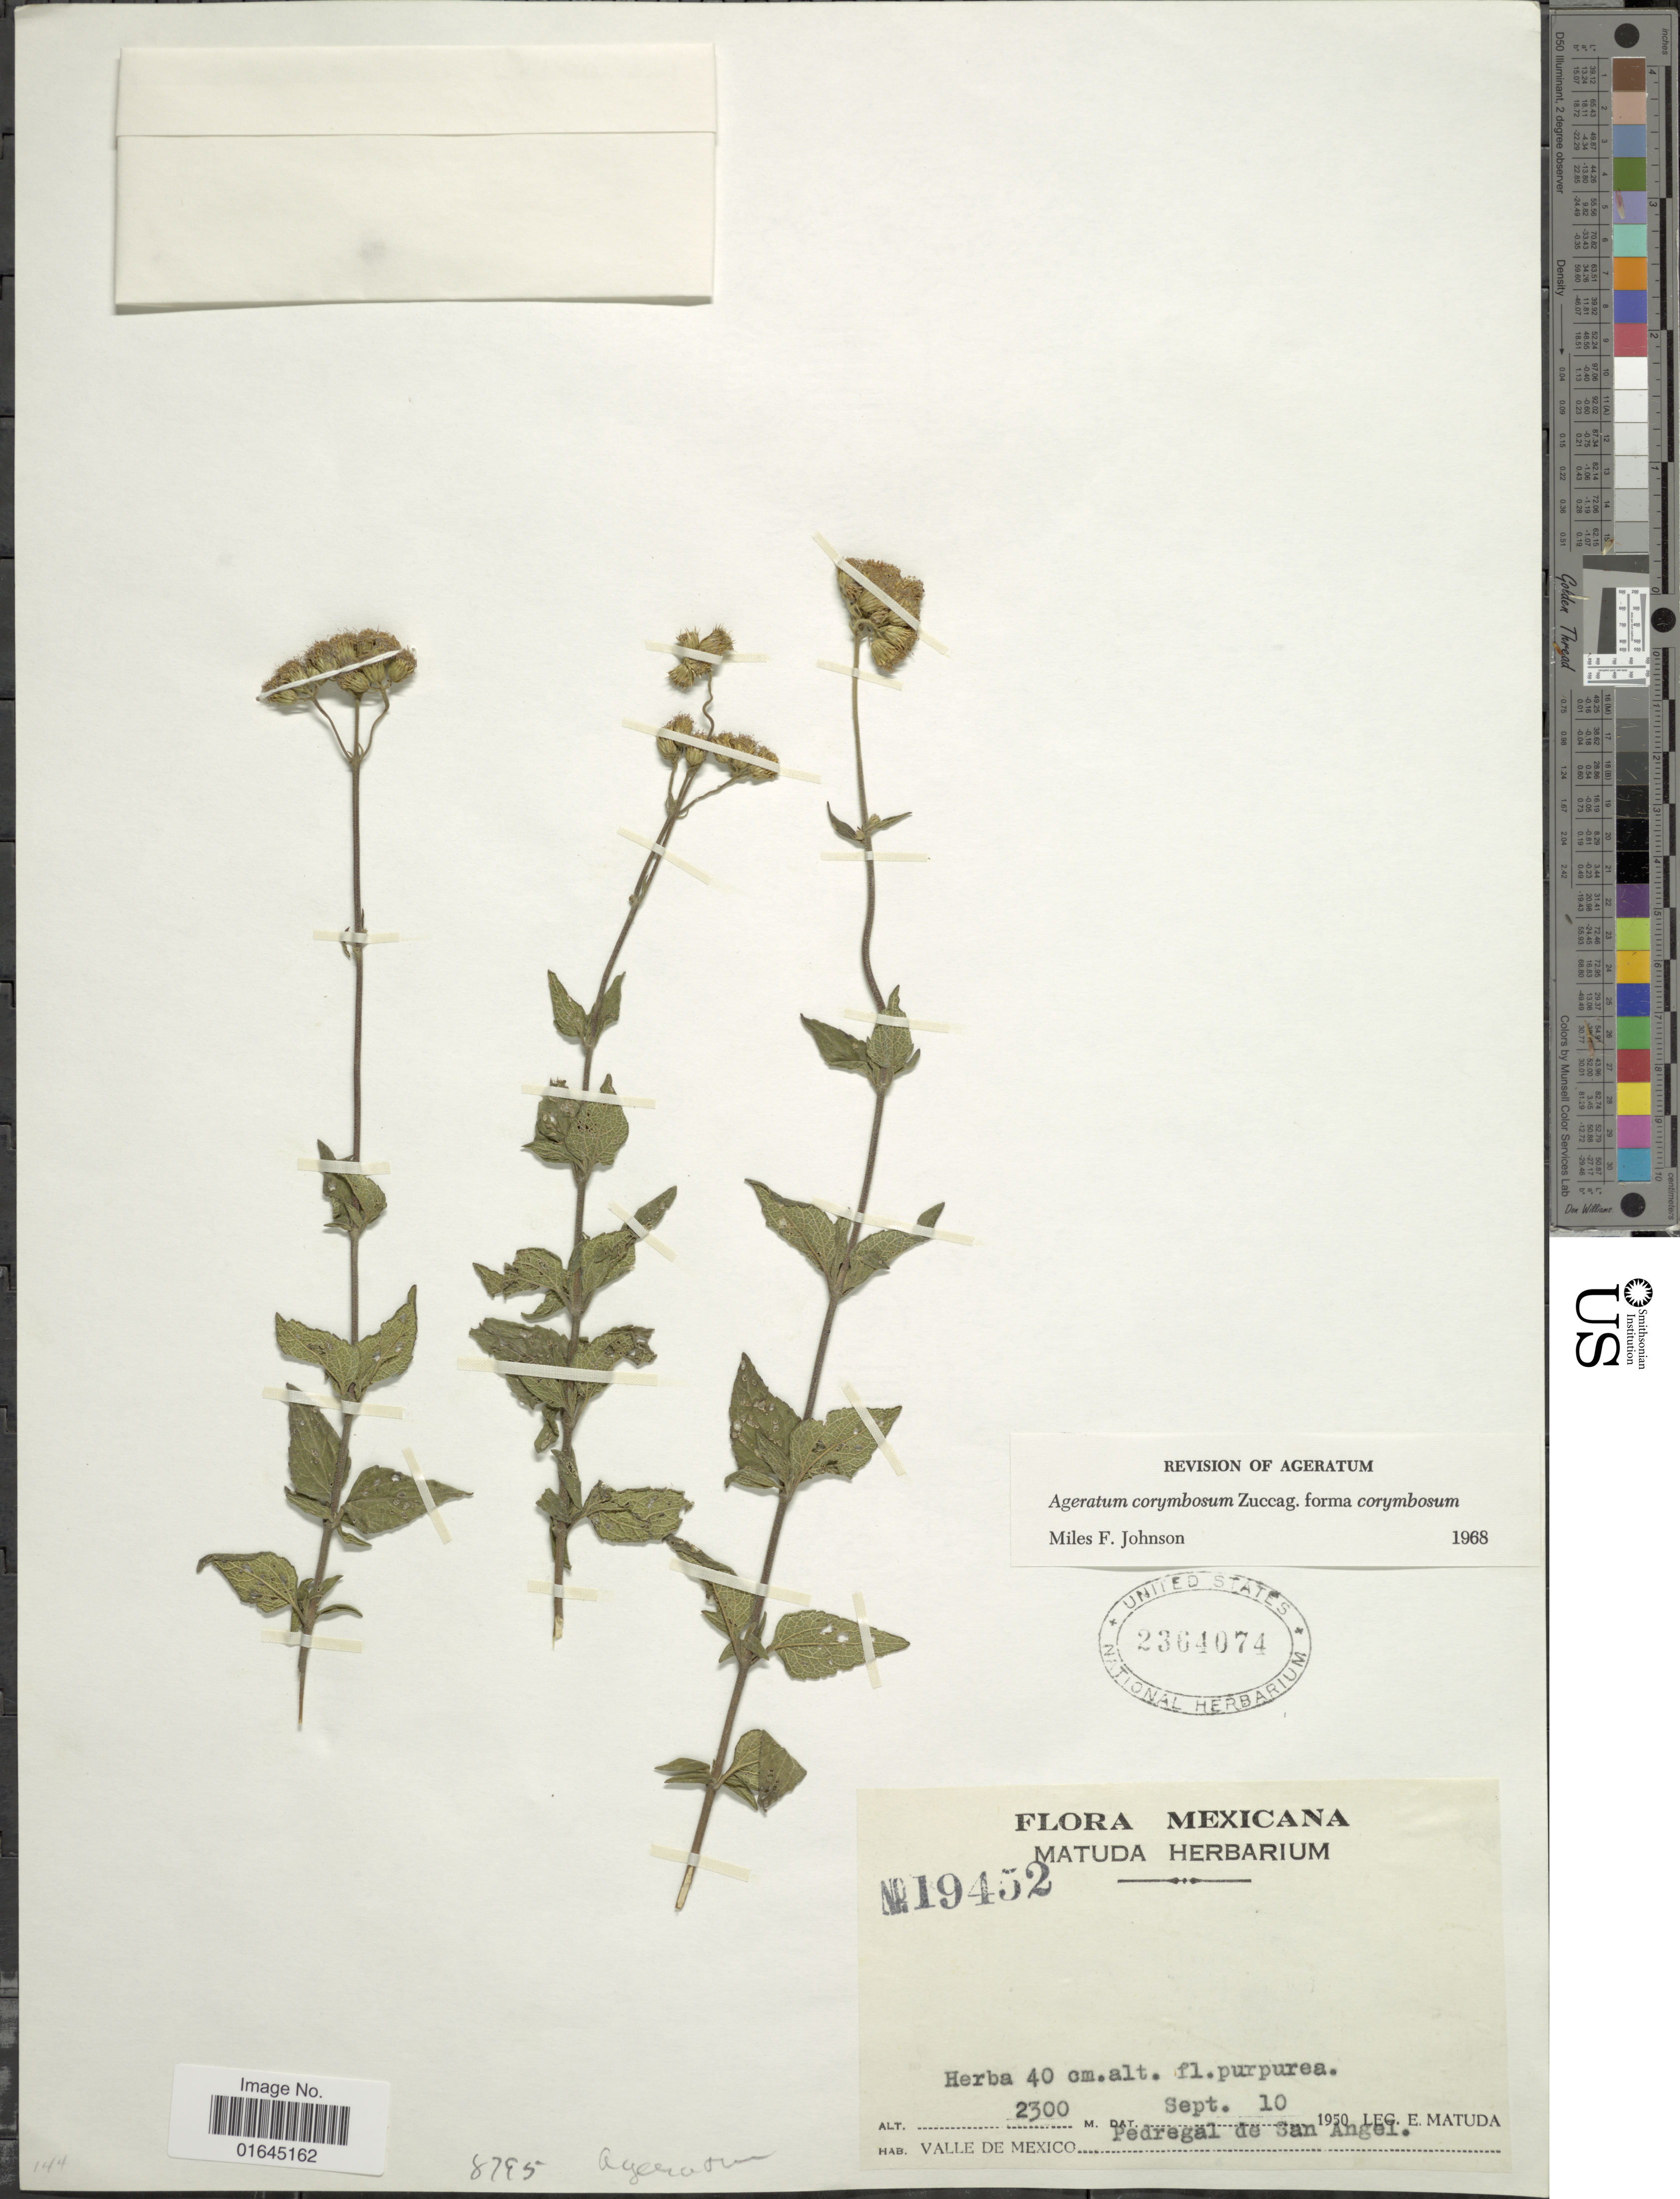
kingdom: Plantae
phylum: Tracheophyta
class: Magnoliopsida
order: Asterales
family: Asteraceae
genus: Ageratum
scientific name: Ageratum sp.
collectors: E. Matuda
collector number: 19452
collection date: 1950-09-10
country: Mexico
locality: Valle de Mexico, Pedregal de San Angel.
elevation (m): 2300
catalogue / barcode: US 2364074